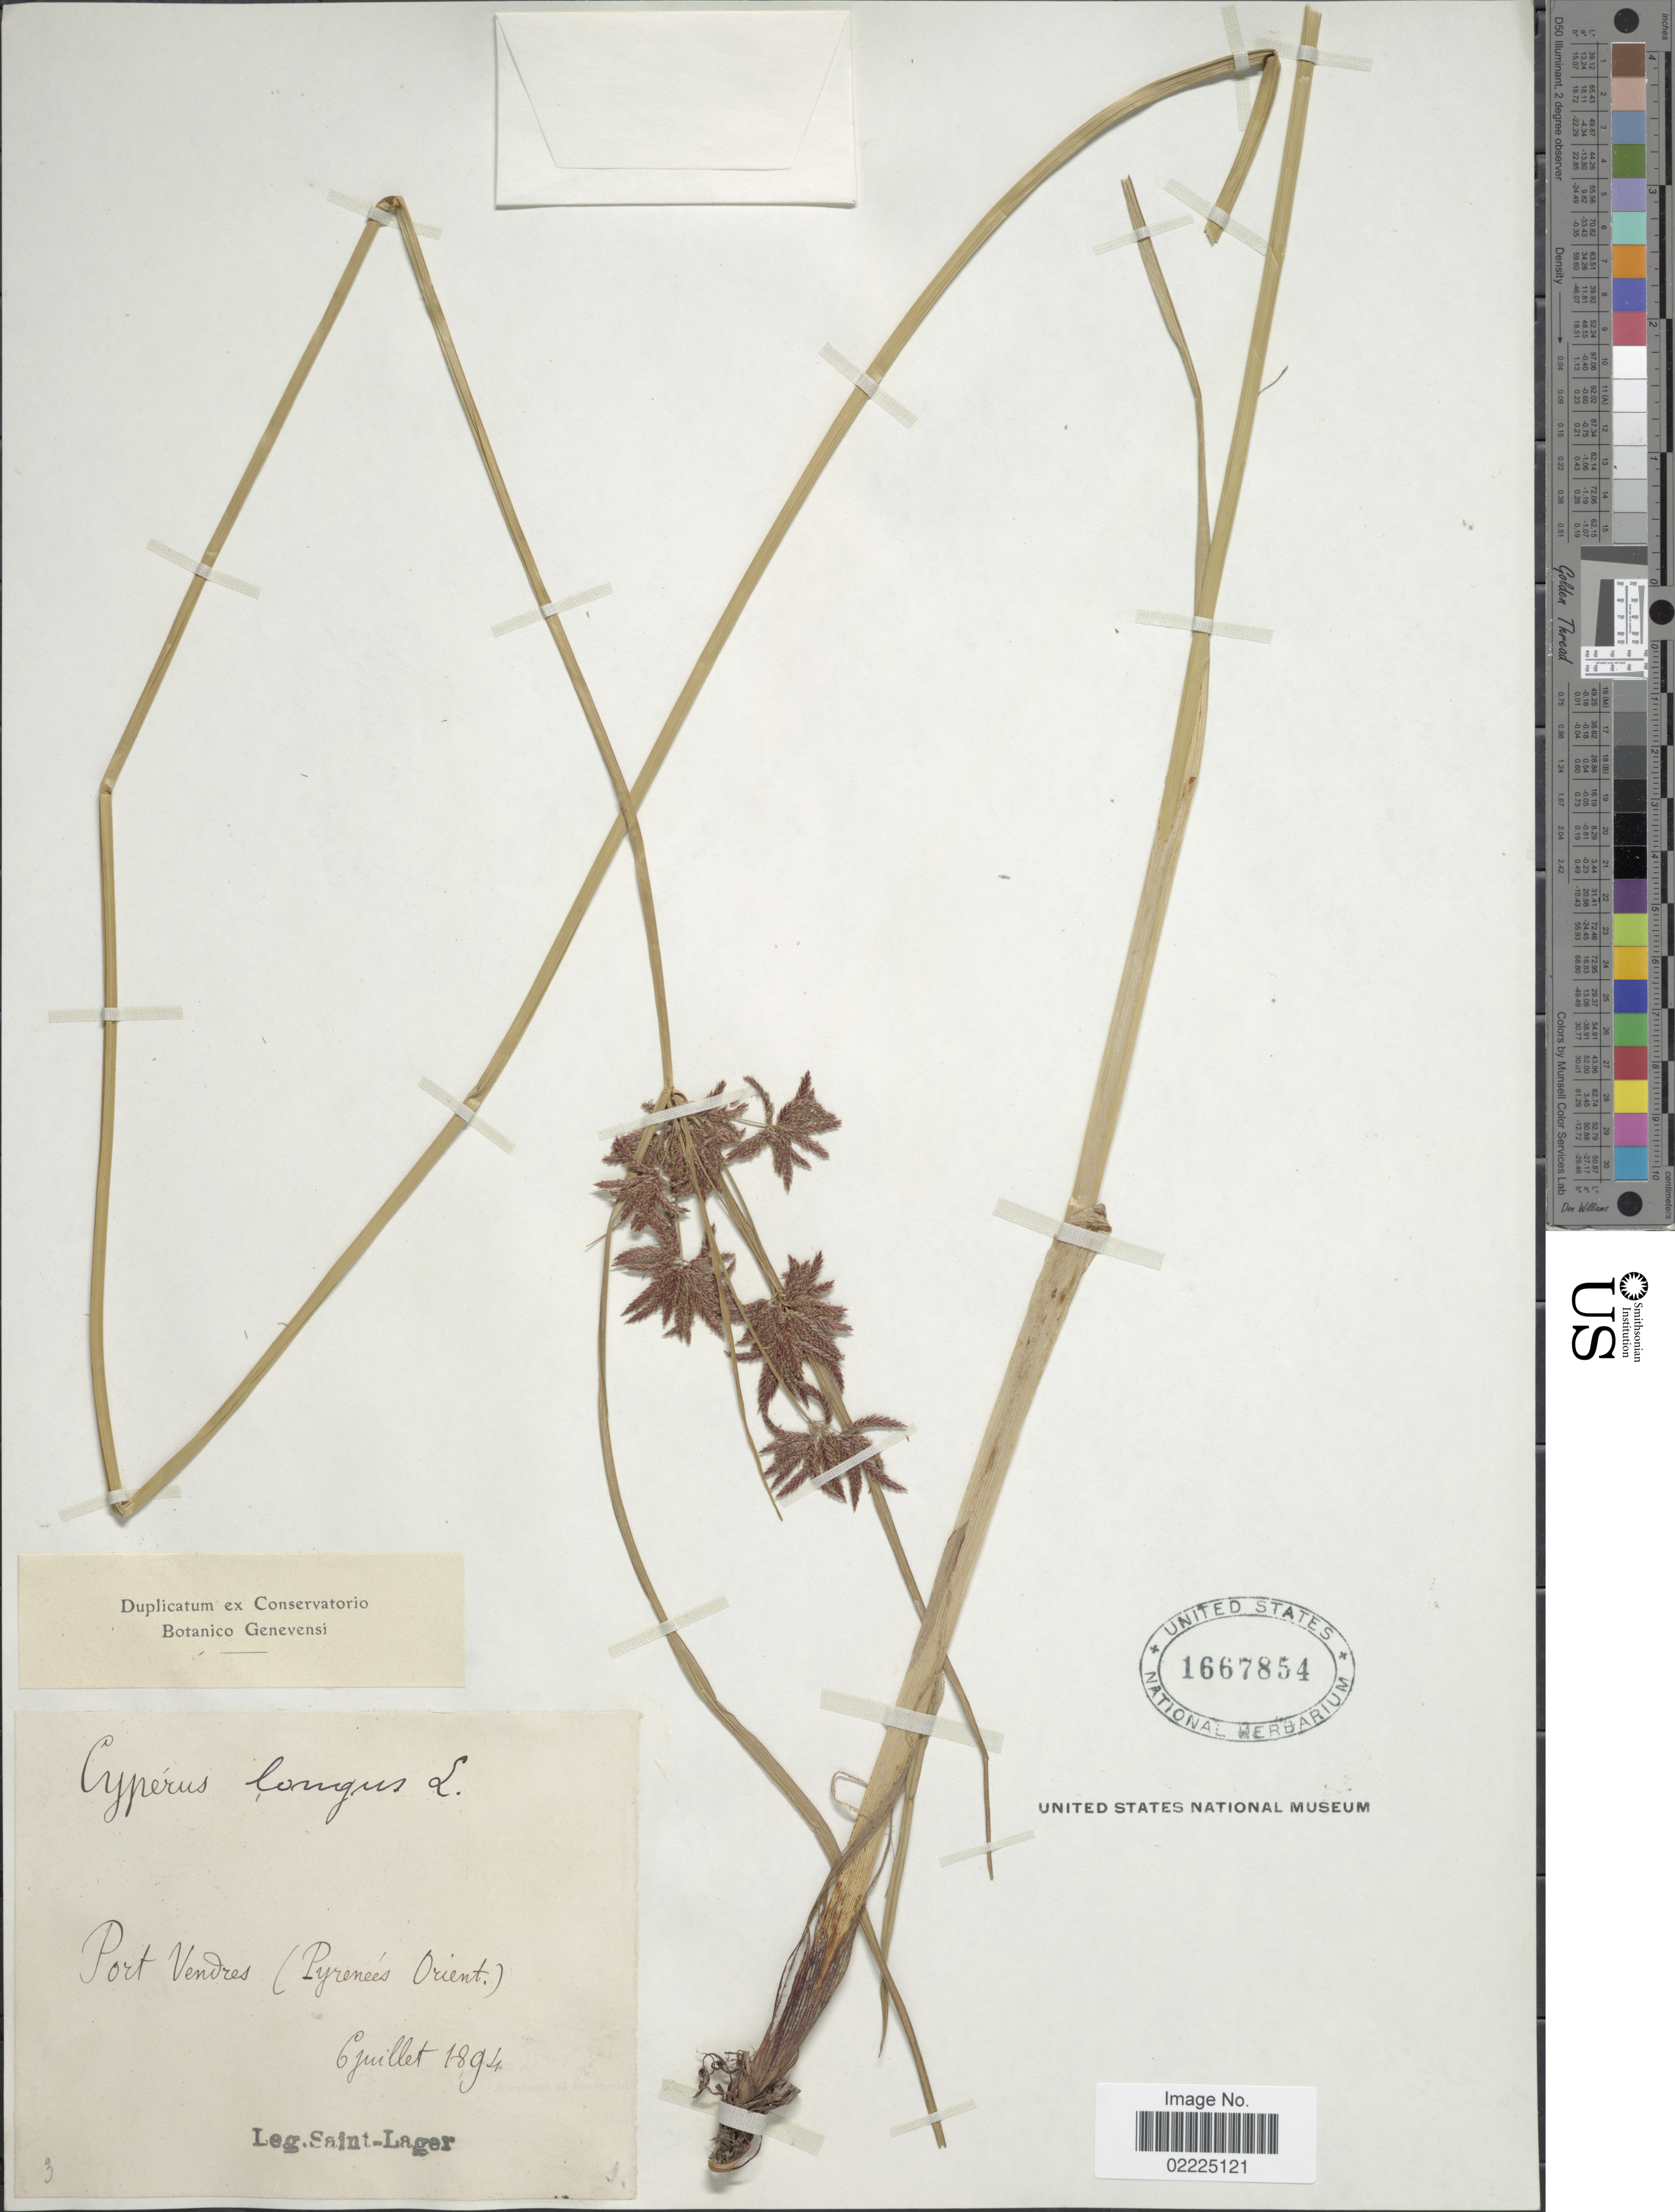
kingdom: Plantae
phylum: Tracheophyta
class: Liliopsida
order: Poales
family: Cyperaceae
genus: Cyperus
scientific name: Cyperus longus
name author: L.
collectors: Saint-Lager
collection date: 1894-07-06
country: France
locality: Port Vendres (Pyrenees Orient)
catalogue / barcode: US 1667854